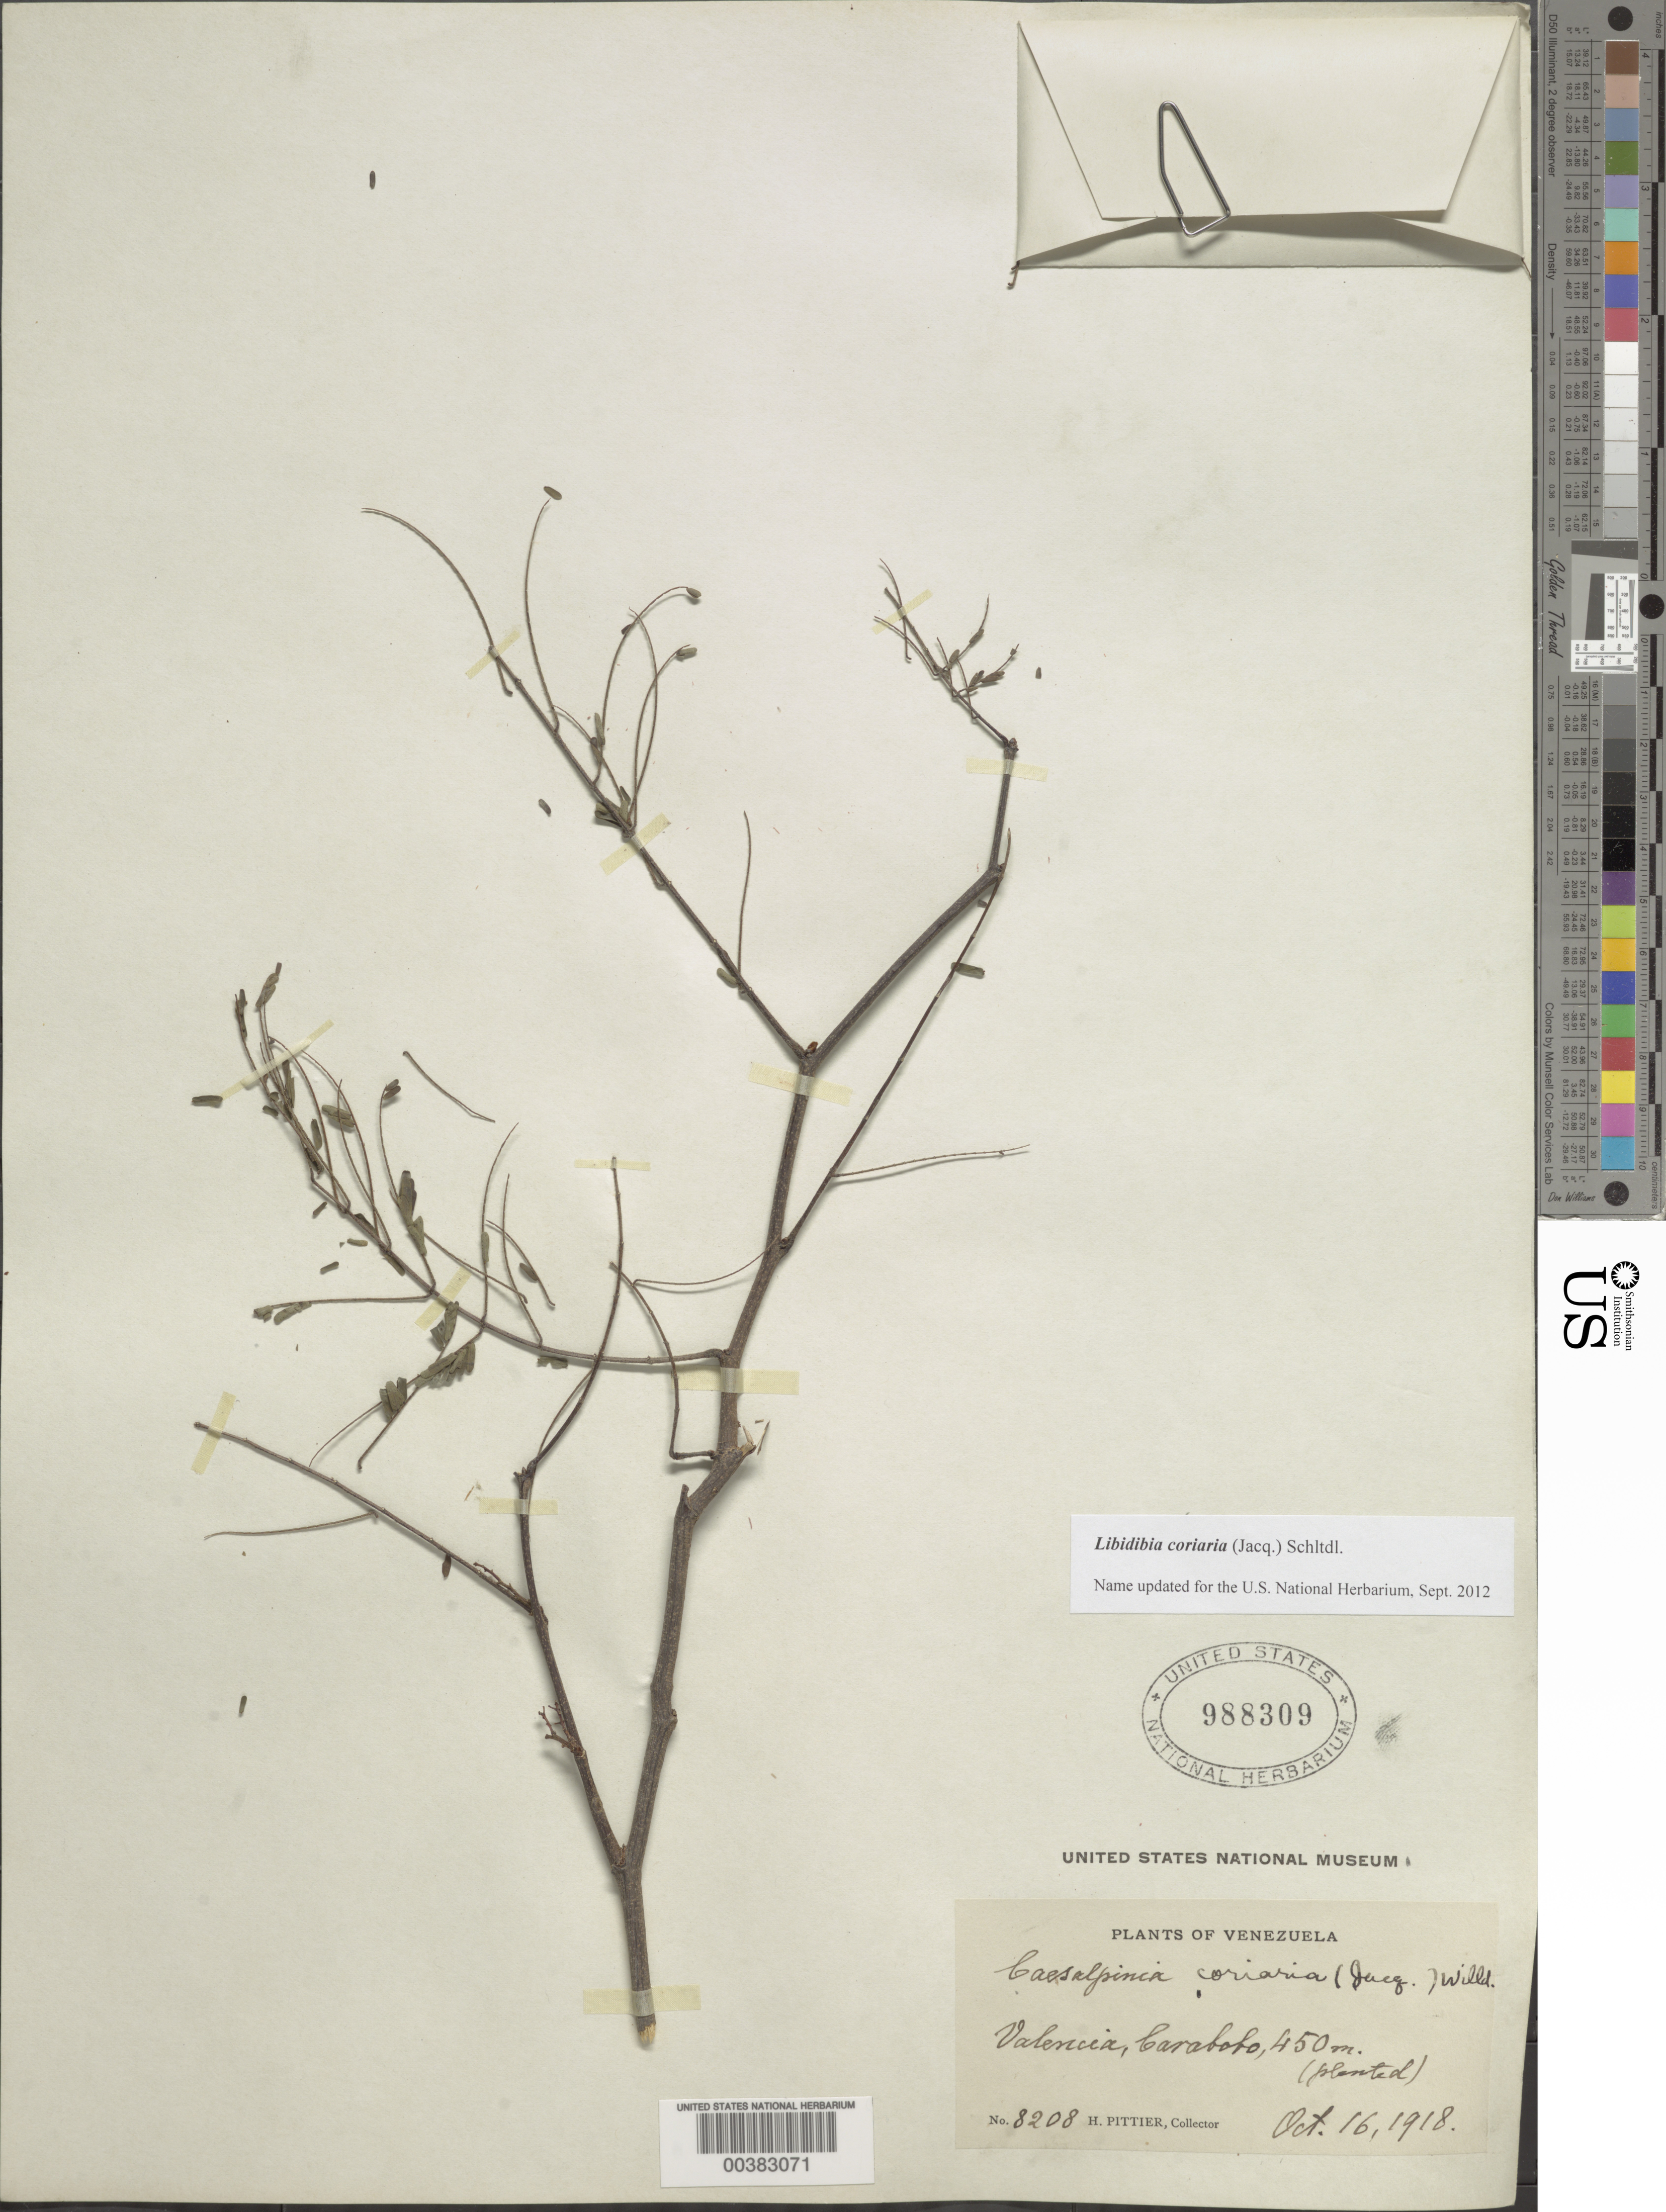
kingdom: Plantae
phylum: Tracheophyta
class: Magnoliopsida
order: Fabales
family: Fabaceae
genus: Libidibia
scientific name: Libidibia coriaria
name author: (Jacq.) Schltdl.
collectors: H. F. Pittier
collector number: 8208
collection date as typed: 16 Oct 1918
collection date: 1918-10-16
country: Venezuela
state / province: Carabobo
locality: Valencia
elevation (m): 450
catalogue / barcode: US 988309